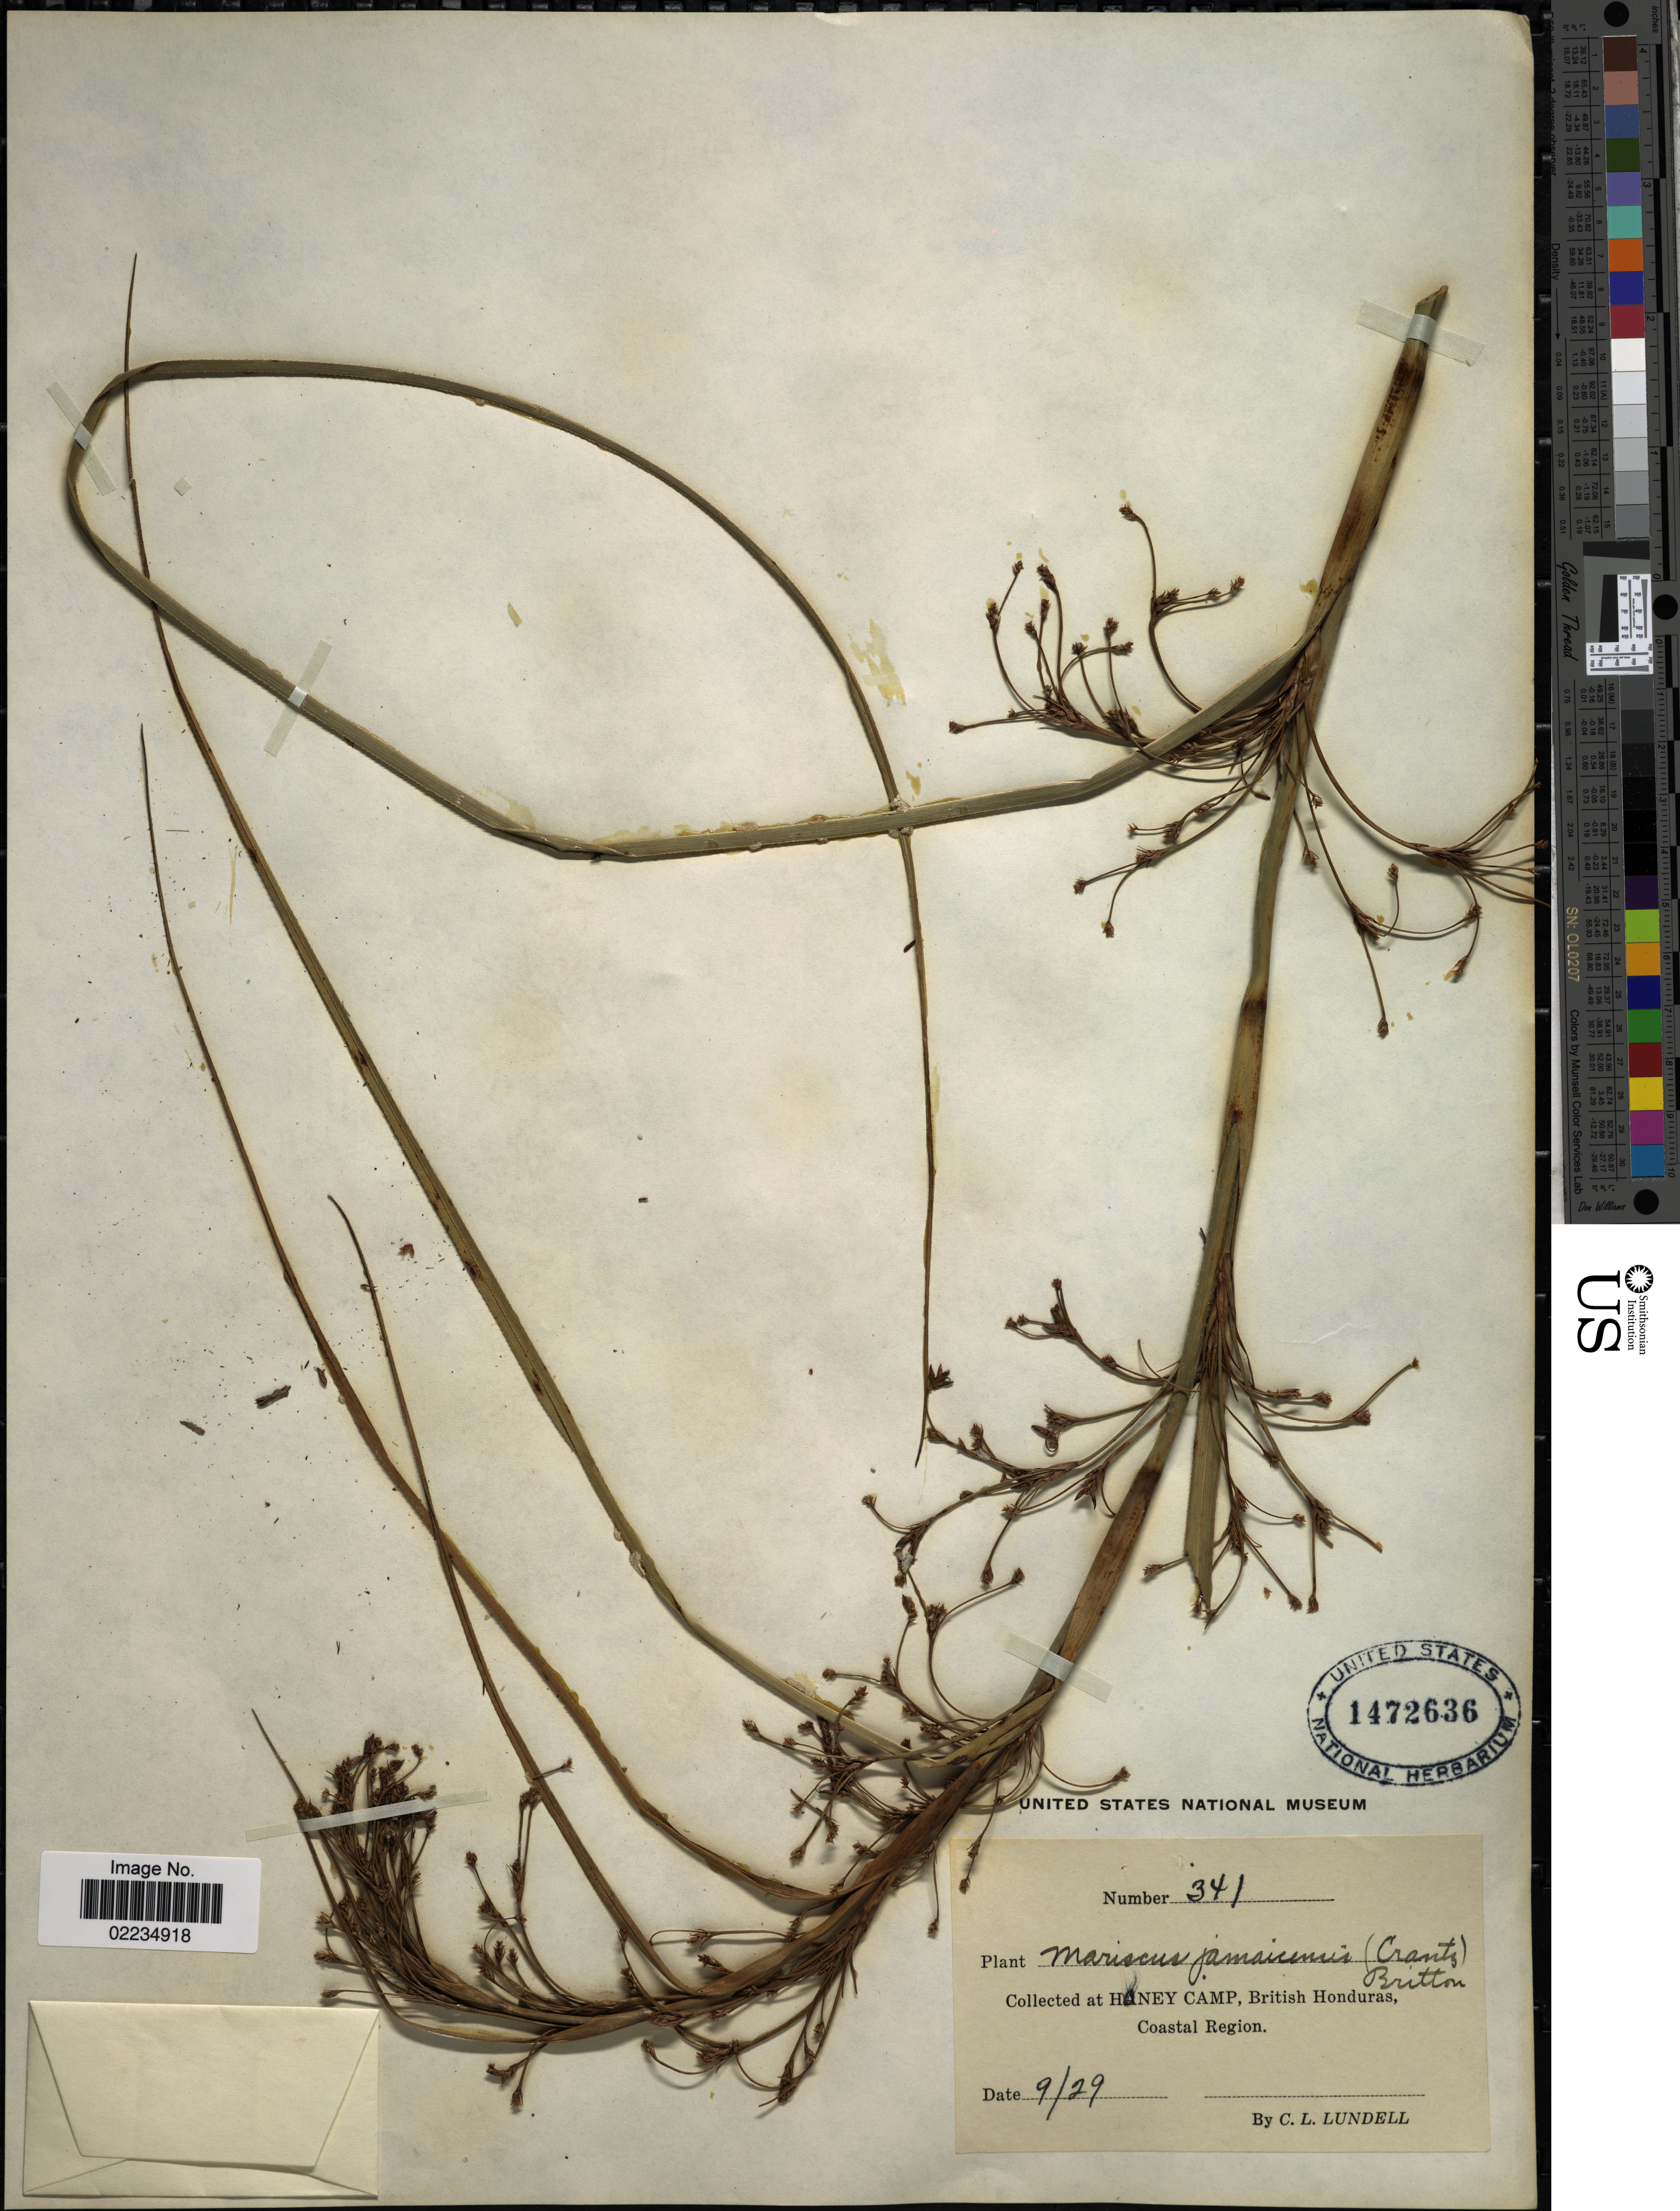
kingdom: Plantae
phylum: Tracheophyta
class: Liliopsida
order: Poales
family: Cyperaceae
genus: Cladium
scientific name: Cladium jamaicense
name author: Crantz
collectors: C. L. Lundell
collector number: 341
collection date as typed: Transcribed d/m/y: /9/29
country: Belize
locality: Honey Camp, British Honduras, Coastal Region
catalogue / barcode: US 1472636